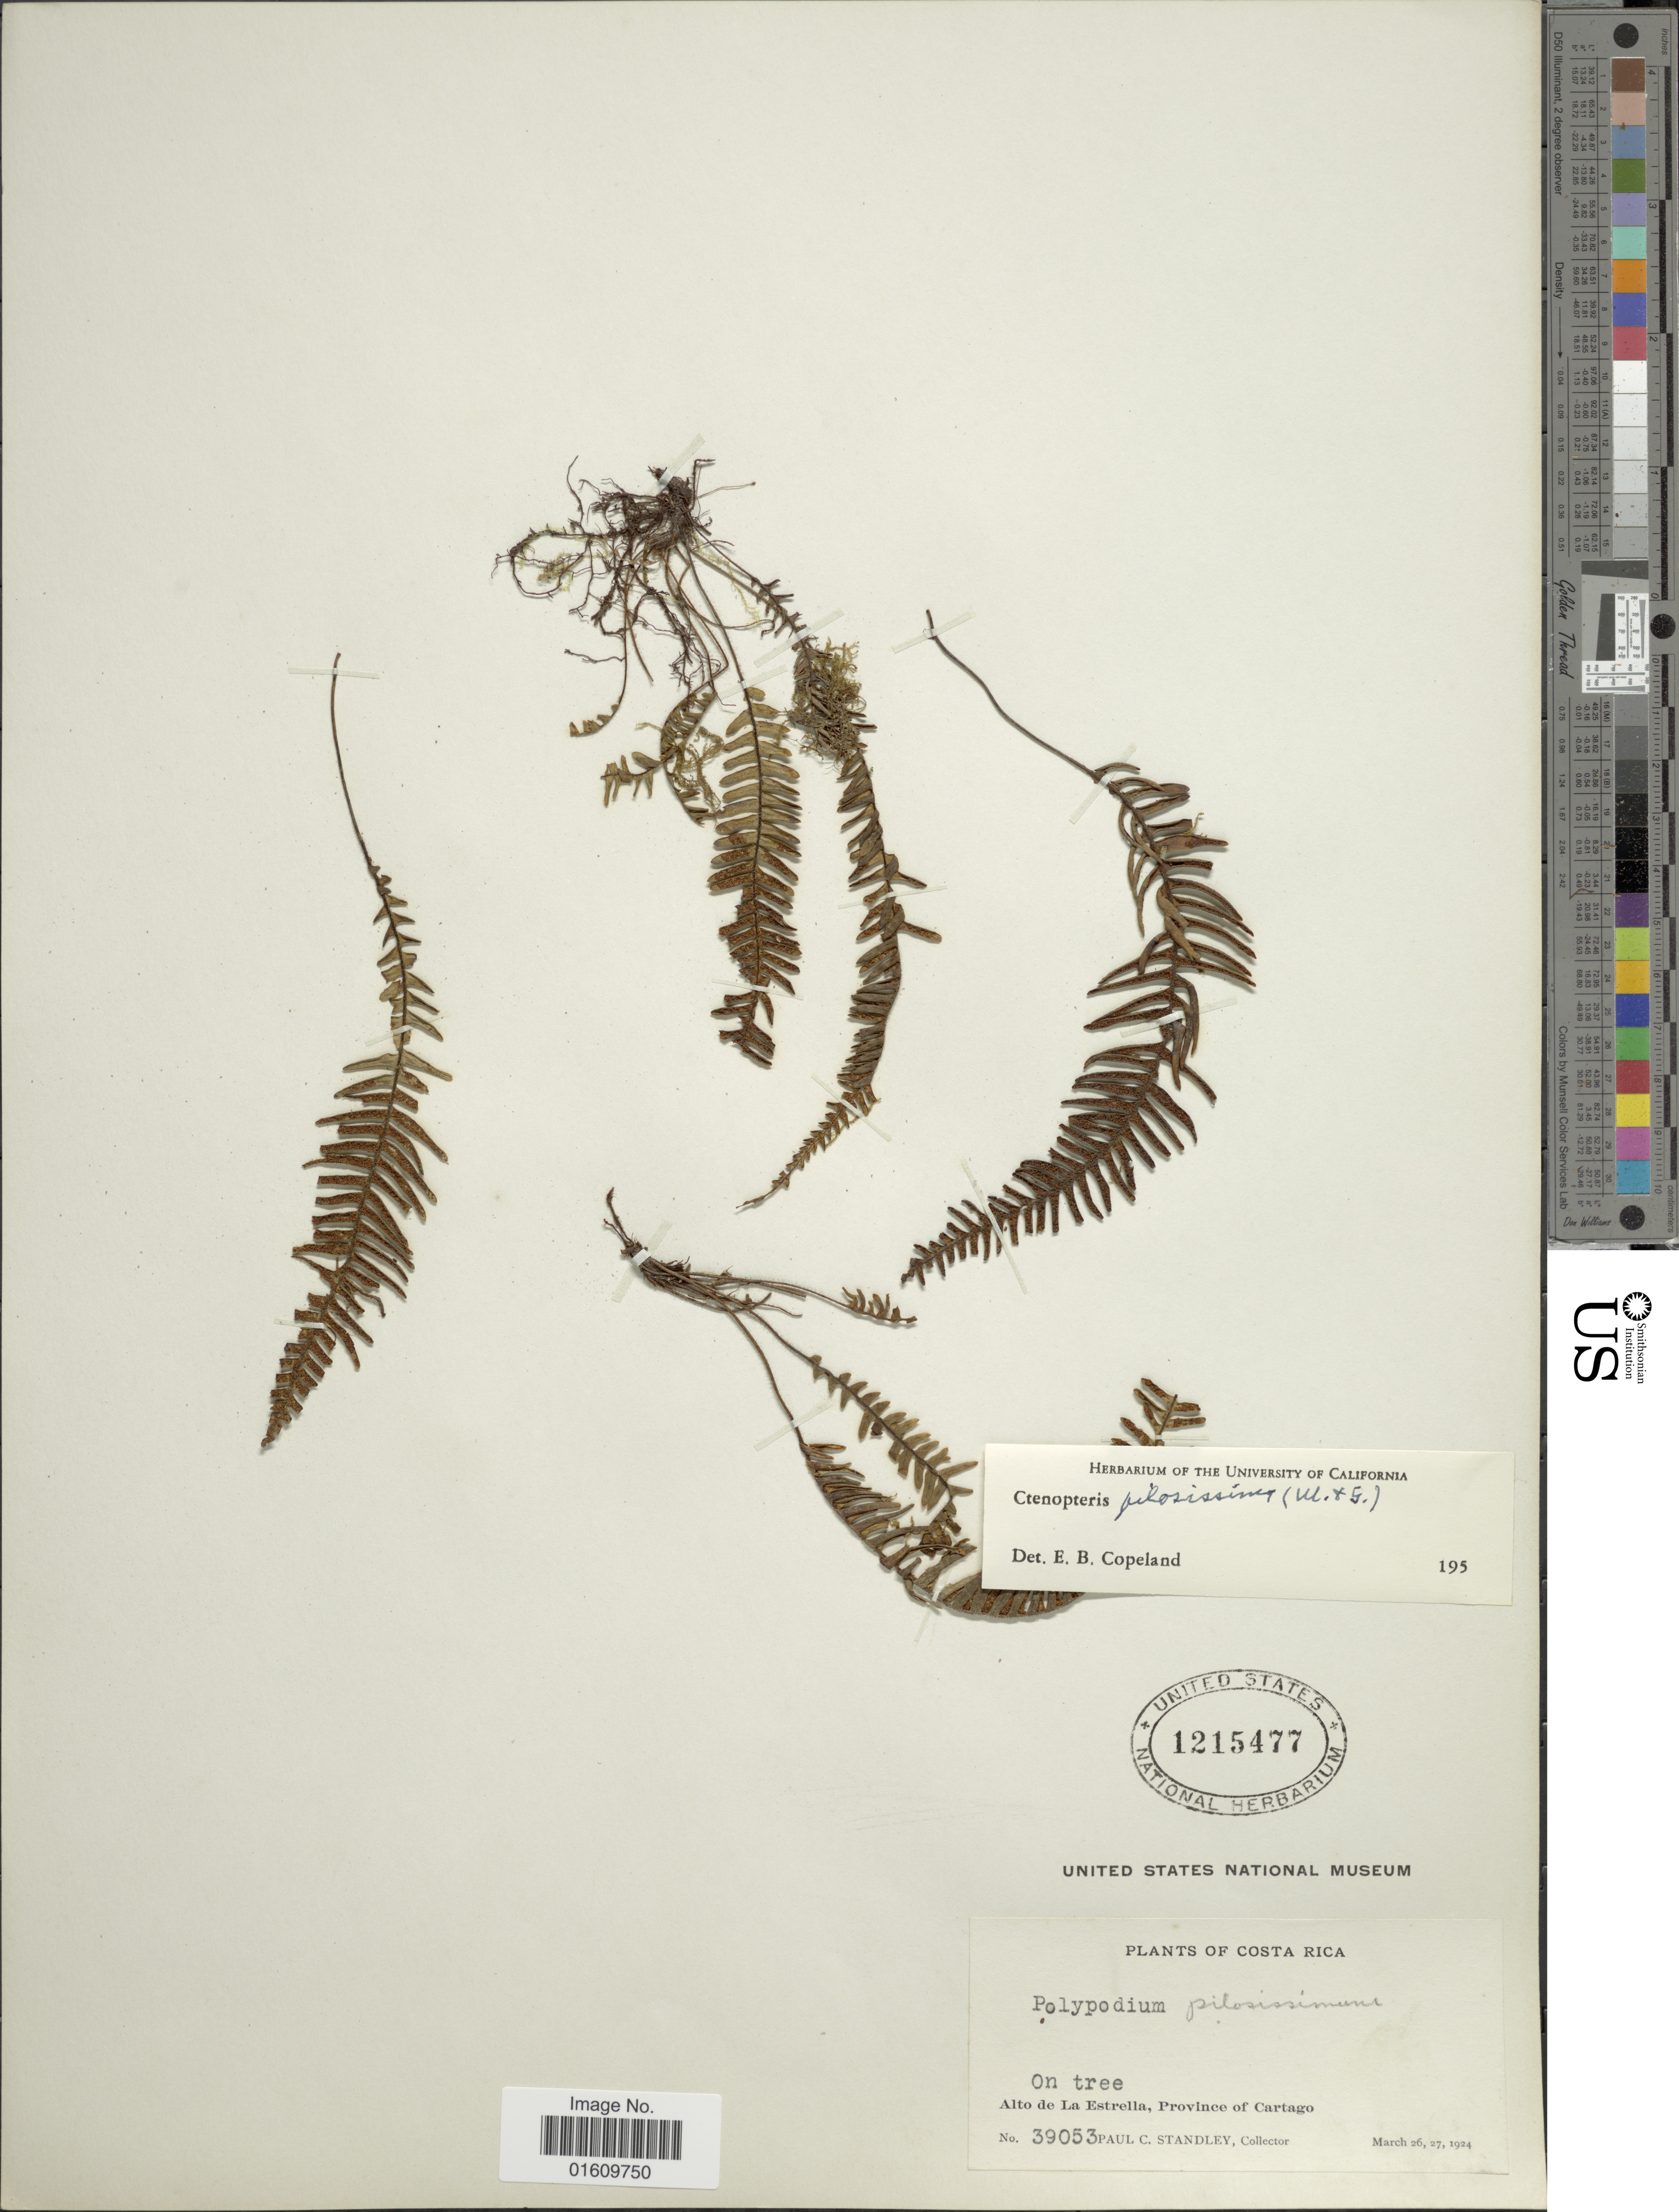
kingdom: Plantae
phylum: Tracheophyta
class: Polypodiopsida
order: Polypodiales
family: Polypodiaceae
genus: Melpomene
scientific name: Melpomene xiphopteroides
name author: (Liebm.) A.R. Sm. & R.C. Moran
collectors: P. C. Standley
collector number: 39053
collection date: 1924-03-26/1924-03-27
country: Costa Rica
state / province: Cartago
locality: Alto de La Estrella, Province of Cartago.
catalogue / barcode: US 1215477